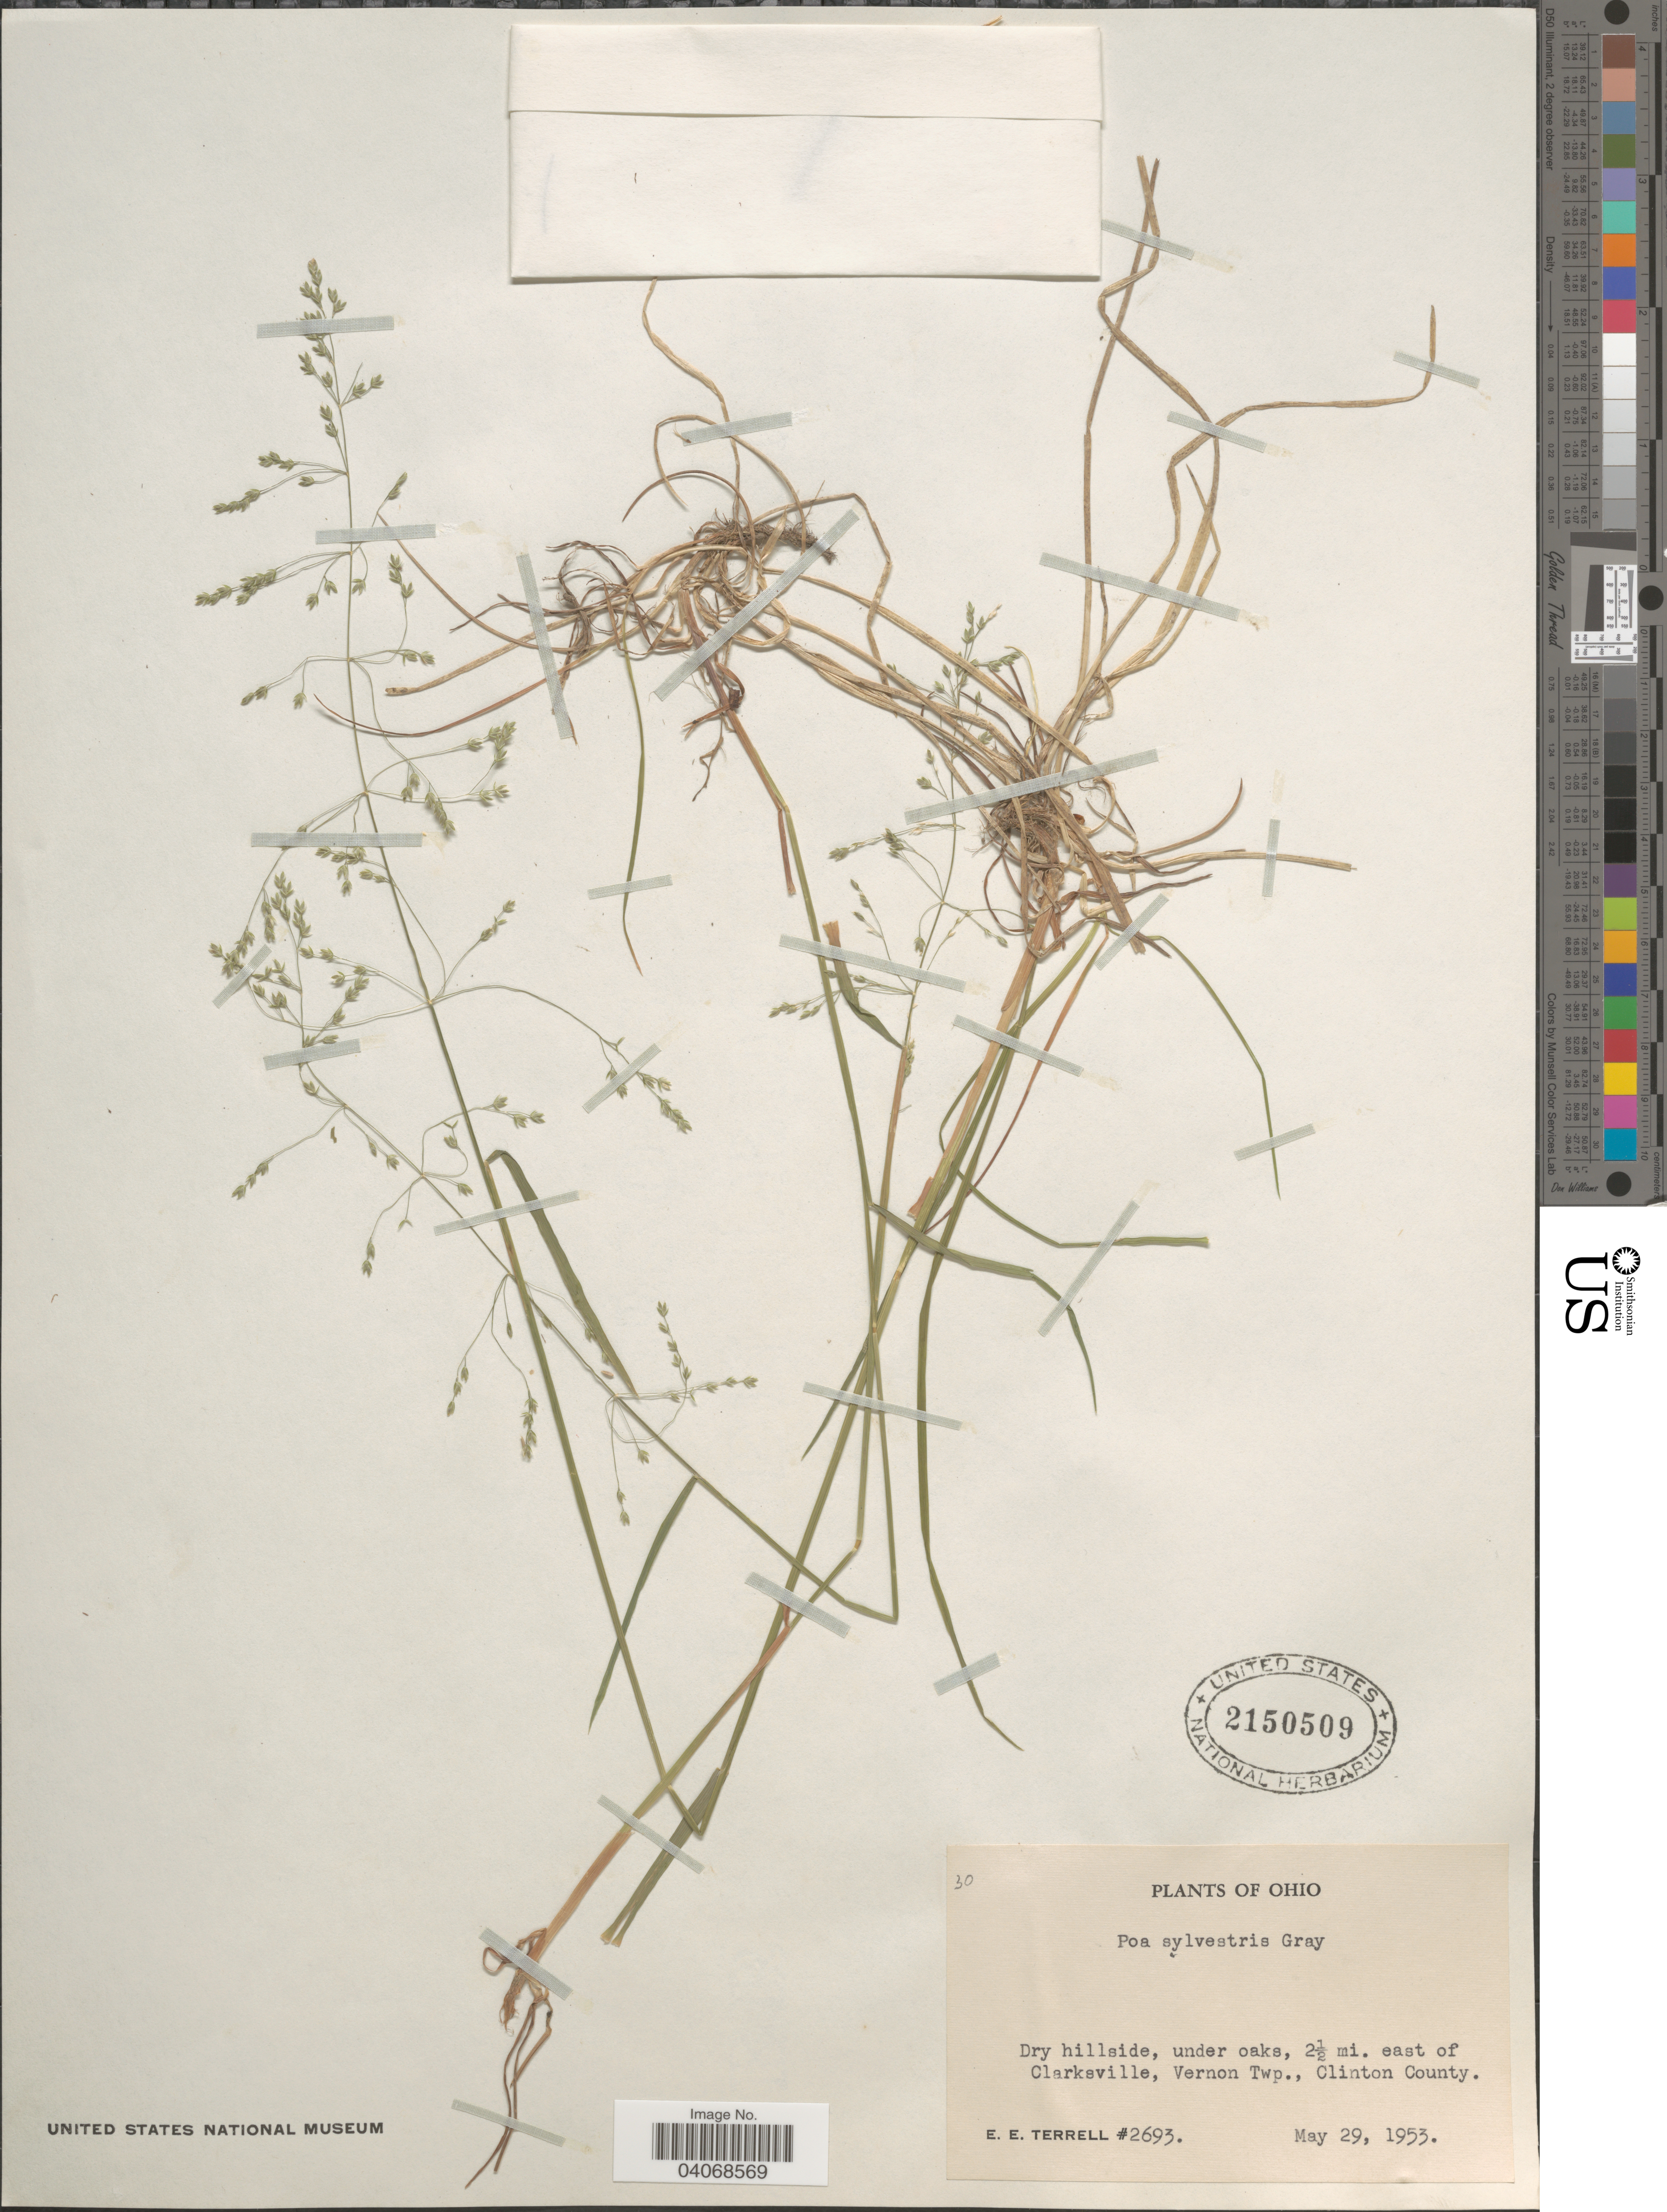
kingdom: Plantae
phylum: Tracheophyta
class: Liliopsida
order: Poales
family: Poaceae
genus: Poa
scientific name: Poa sylvestris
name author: A. Gray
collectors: E. E. Terrell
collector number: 2693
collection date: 1953-05-29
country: United States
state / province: Ohio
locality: Dry hillside, under oaks, 2½ mi. east of Clarksville, Vernon Twp., Clinton County.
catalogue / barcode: US 2150509